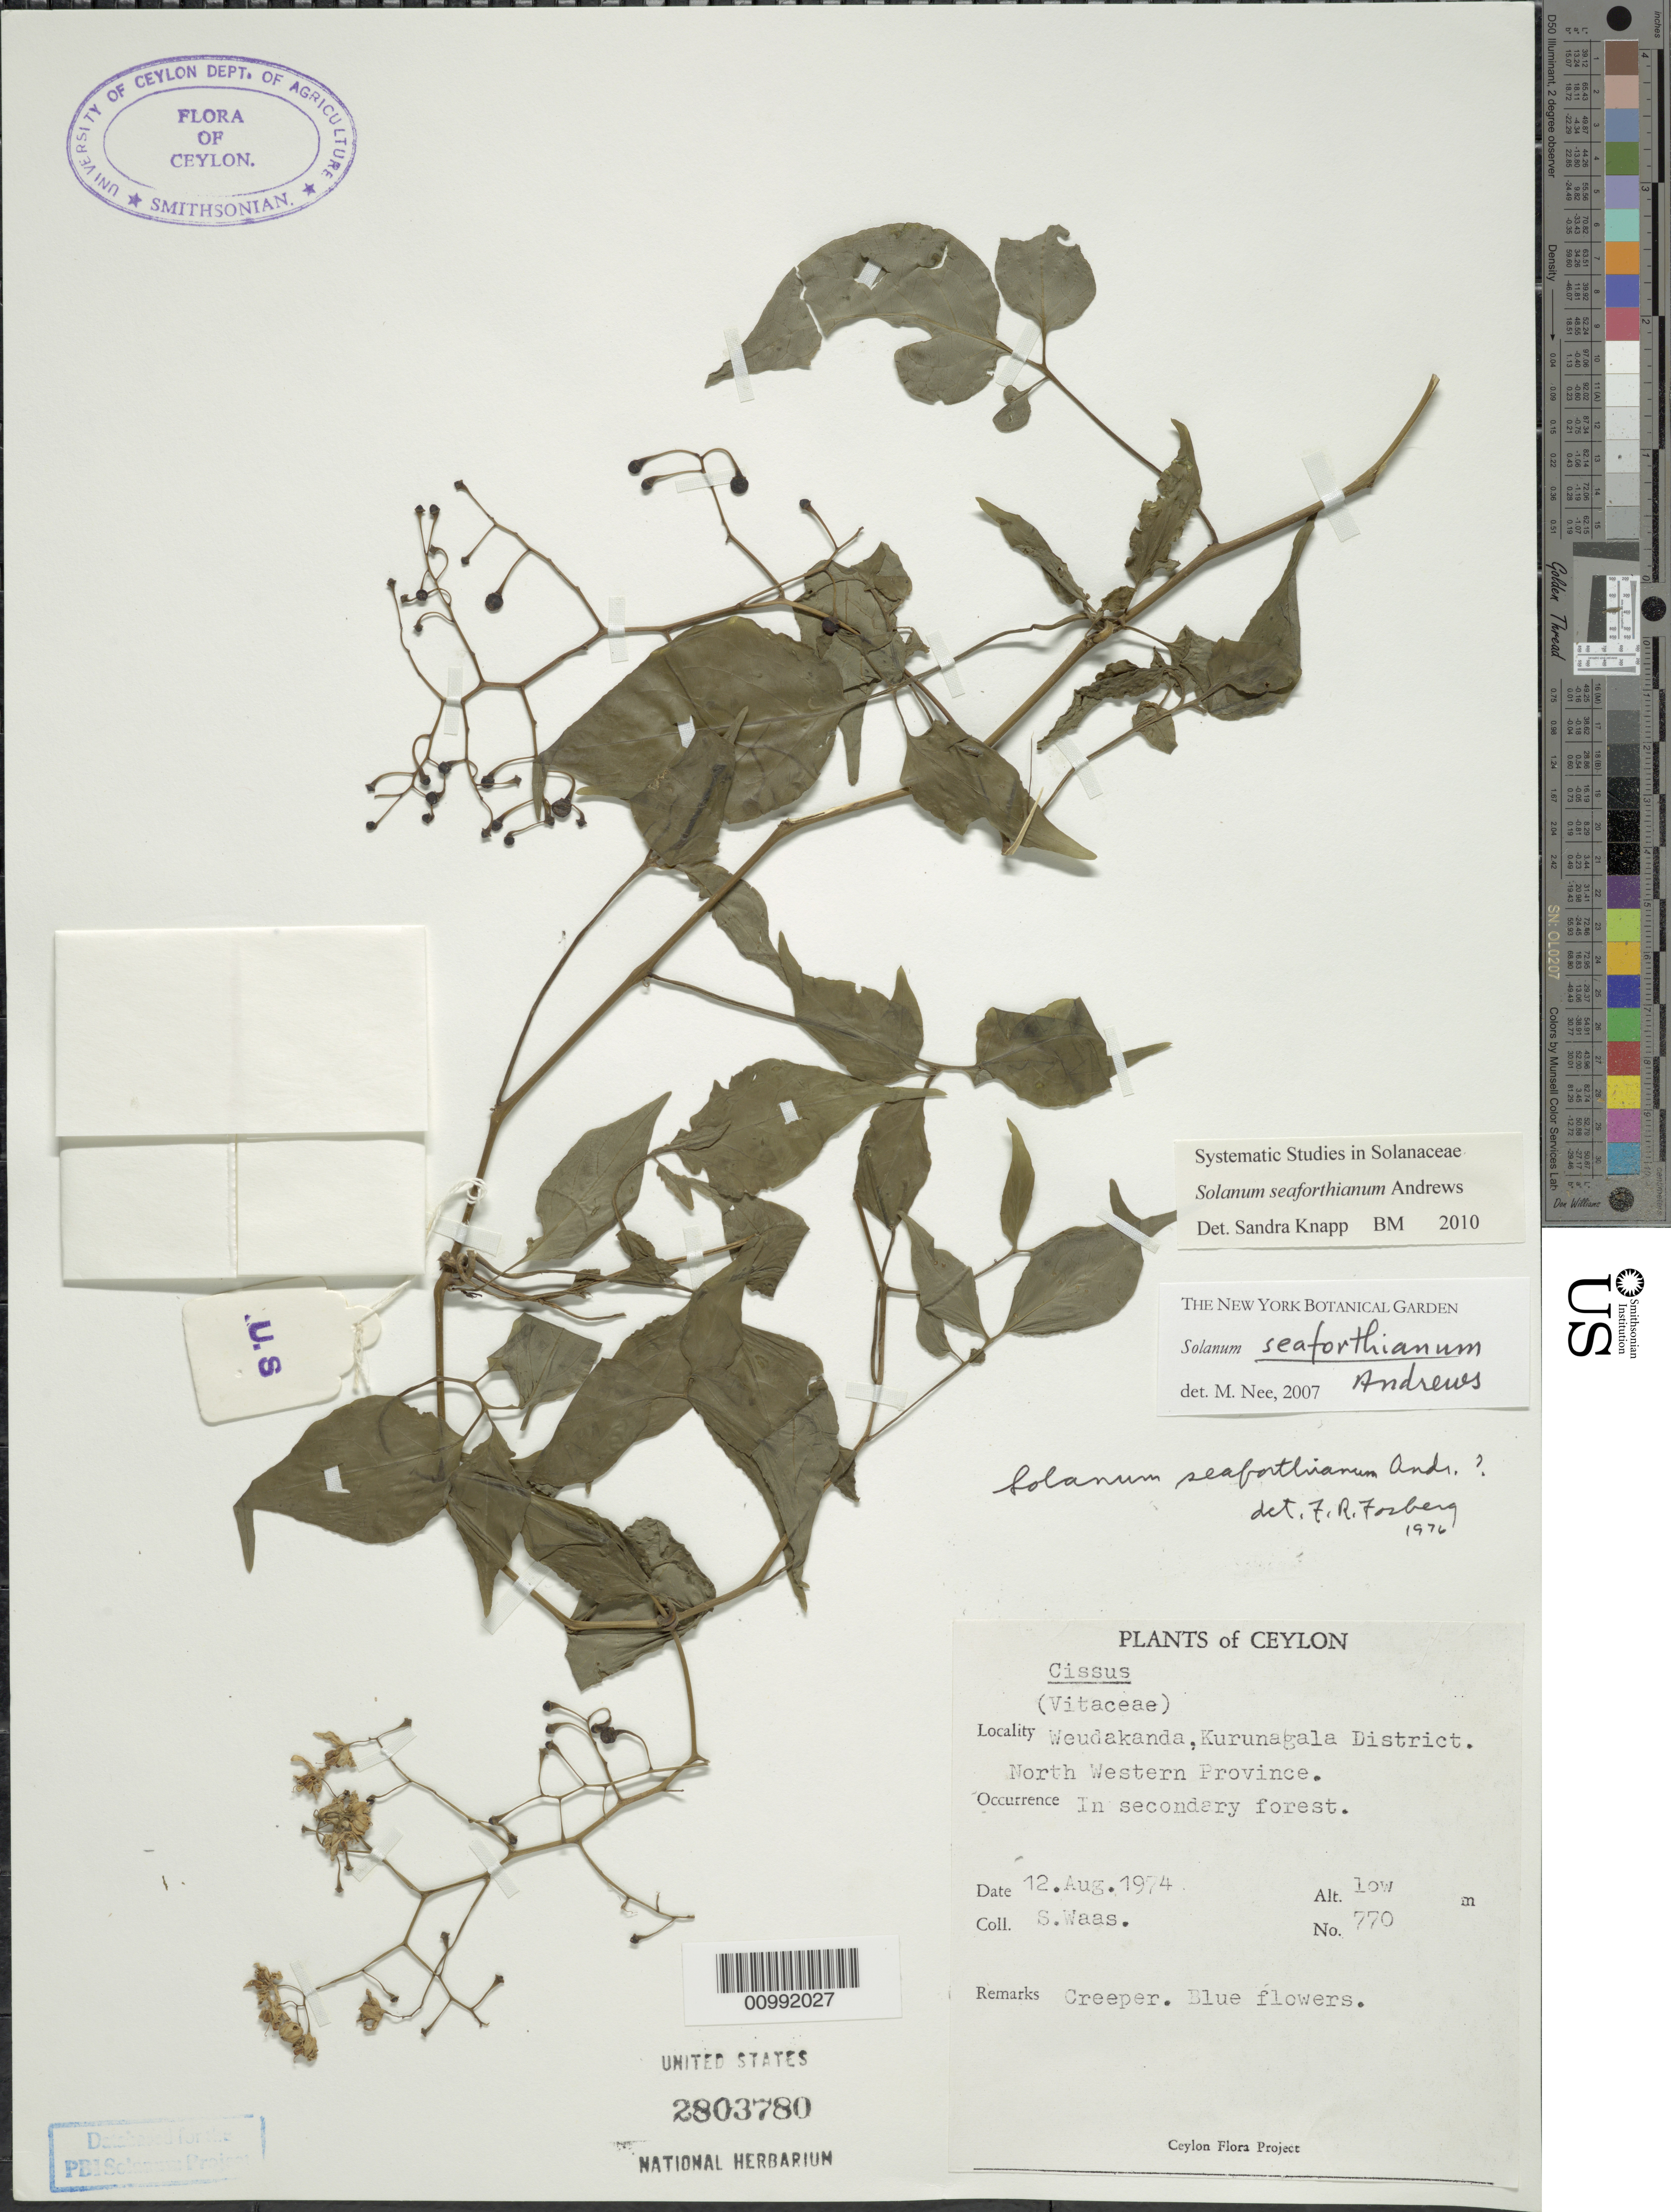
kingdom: Plantae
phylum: Tracheophyta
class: Magnoliopsida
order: Solanales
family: Solanaceae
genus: Solanum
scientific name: Solanum seaforthianum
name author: Andrews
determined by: Knapp, S. D.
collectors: S. Waas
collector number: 770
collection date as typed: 12 Aug 1974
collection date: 1974-08-12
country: Sri Lanka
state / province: North Western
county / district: Kurunagala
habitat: secondary forest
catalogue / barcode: US 2803780